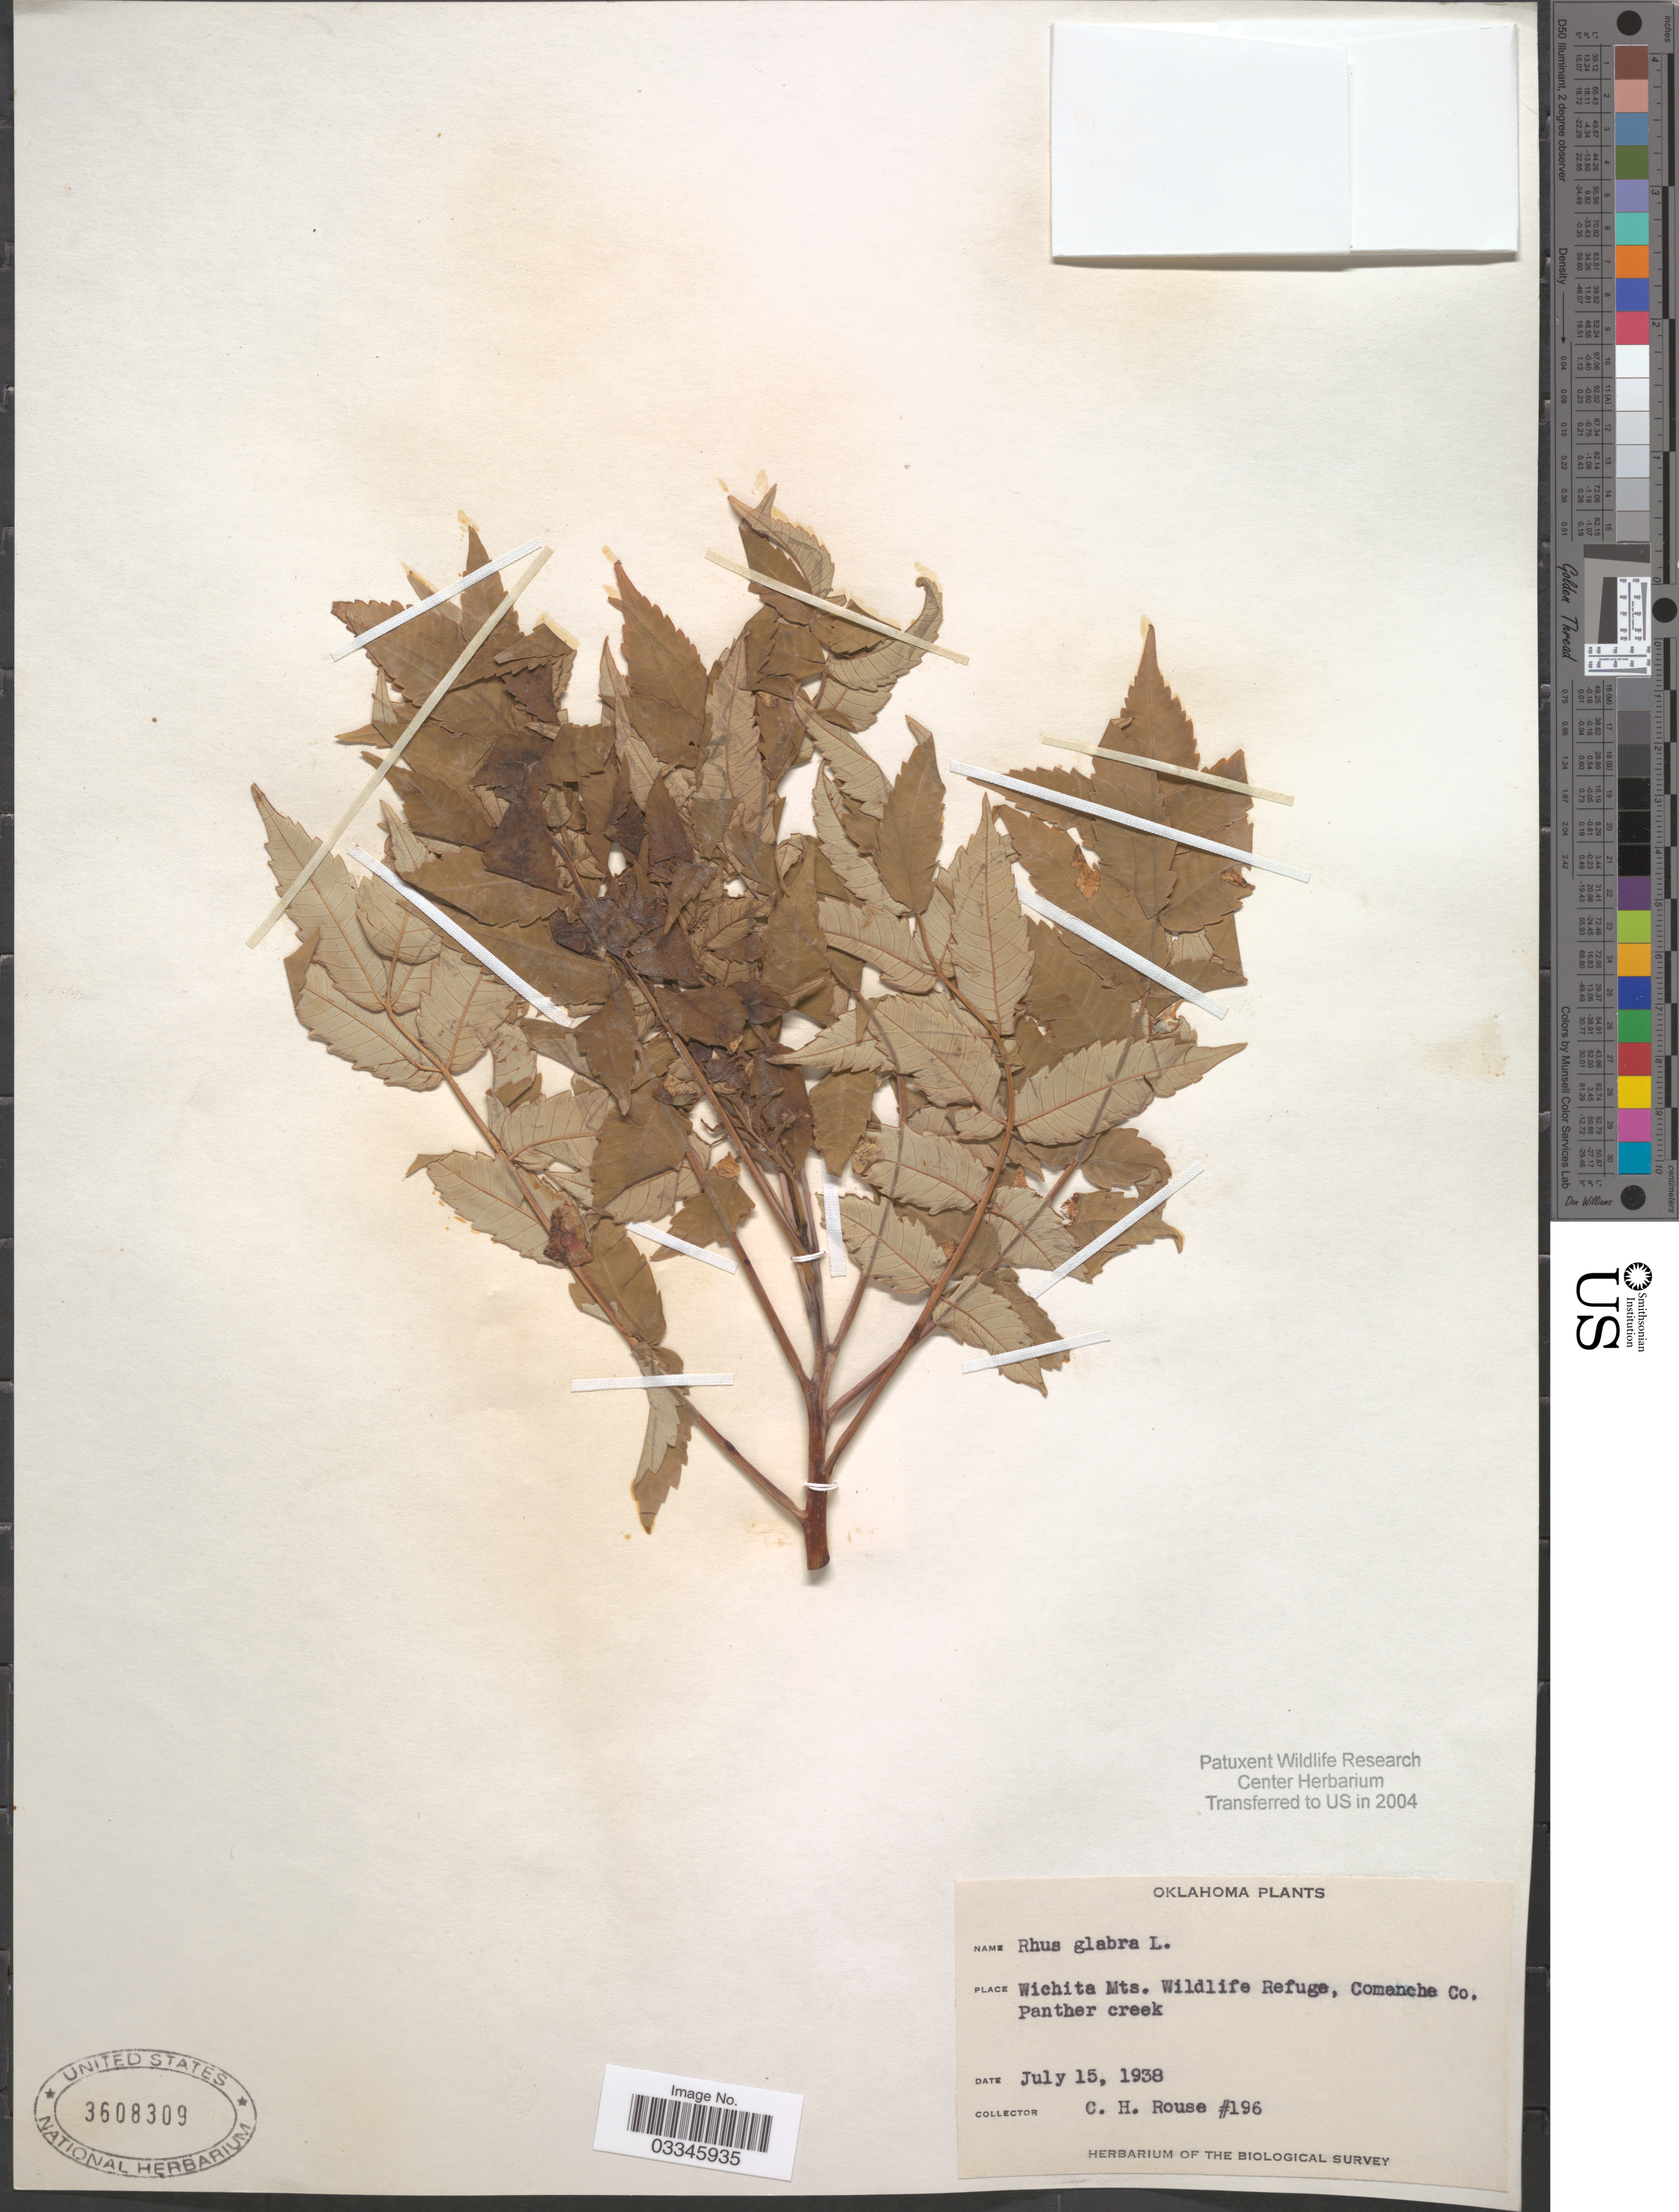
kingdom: Plantae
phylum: Tracheophyta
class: Magnoliopsida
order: Sapindales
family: Anacardiaceae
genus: Rhus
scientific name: Rhus glabra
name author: L.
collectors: C. Rouse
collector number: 196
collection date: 1938-07-15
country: United States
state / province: Oklahoma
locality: Wichita Mts. Wildlife Refuge, Comanche Co. Panther creek.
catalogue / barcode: US 3608309